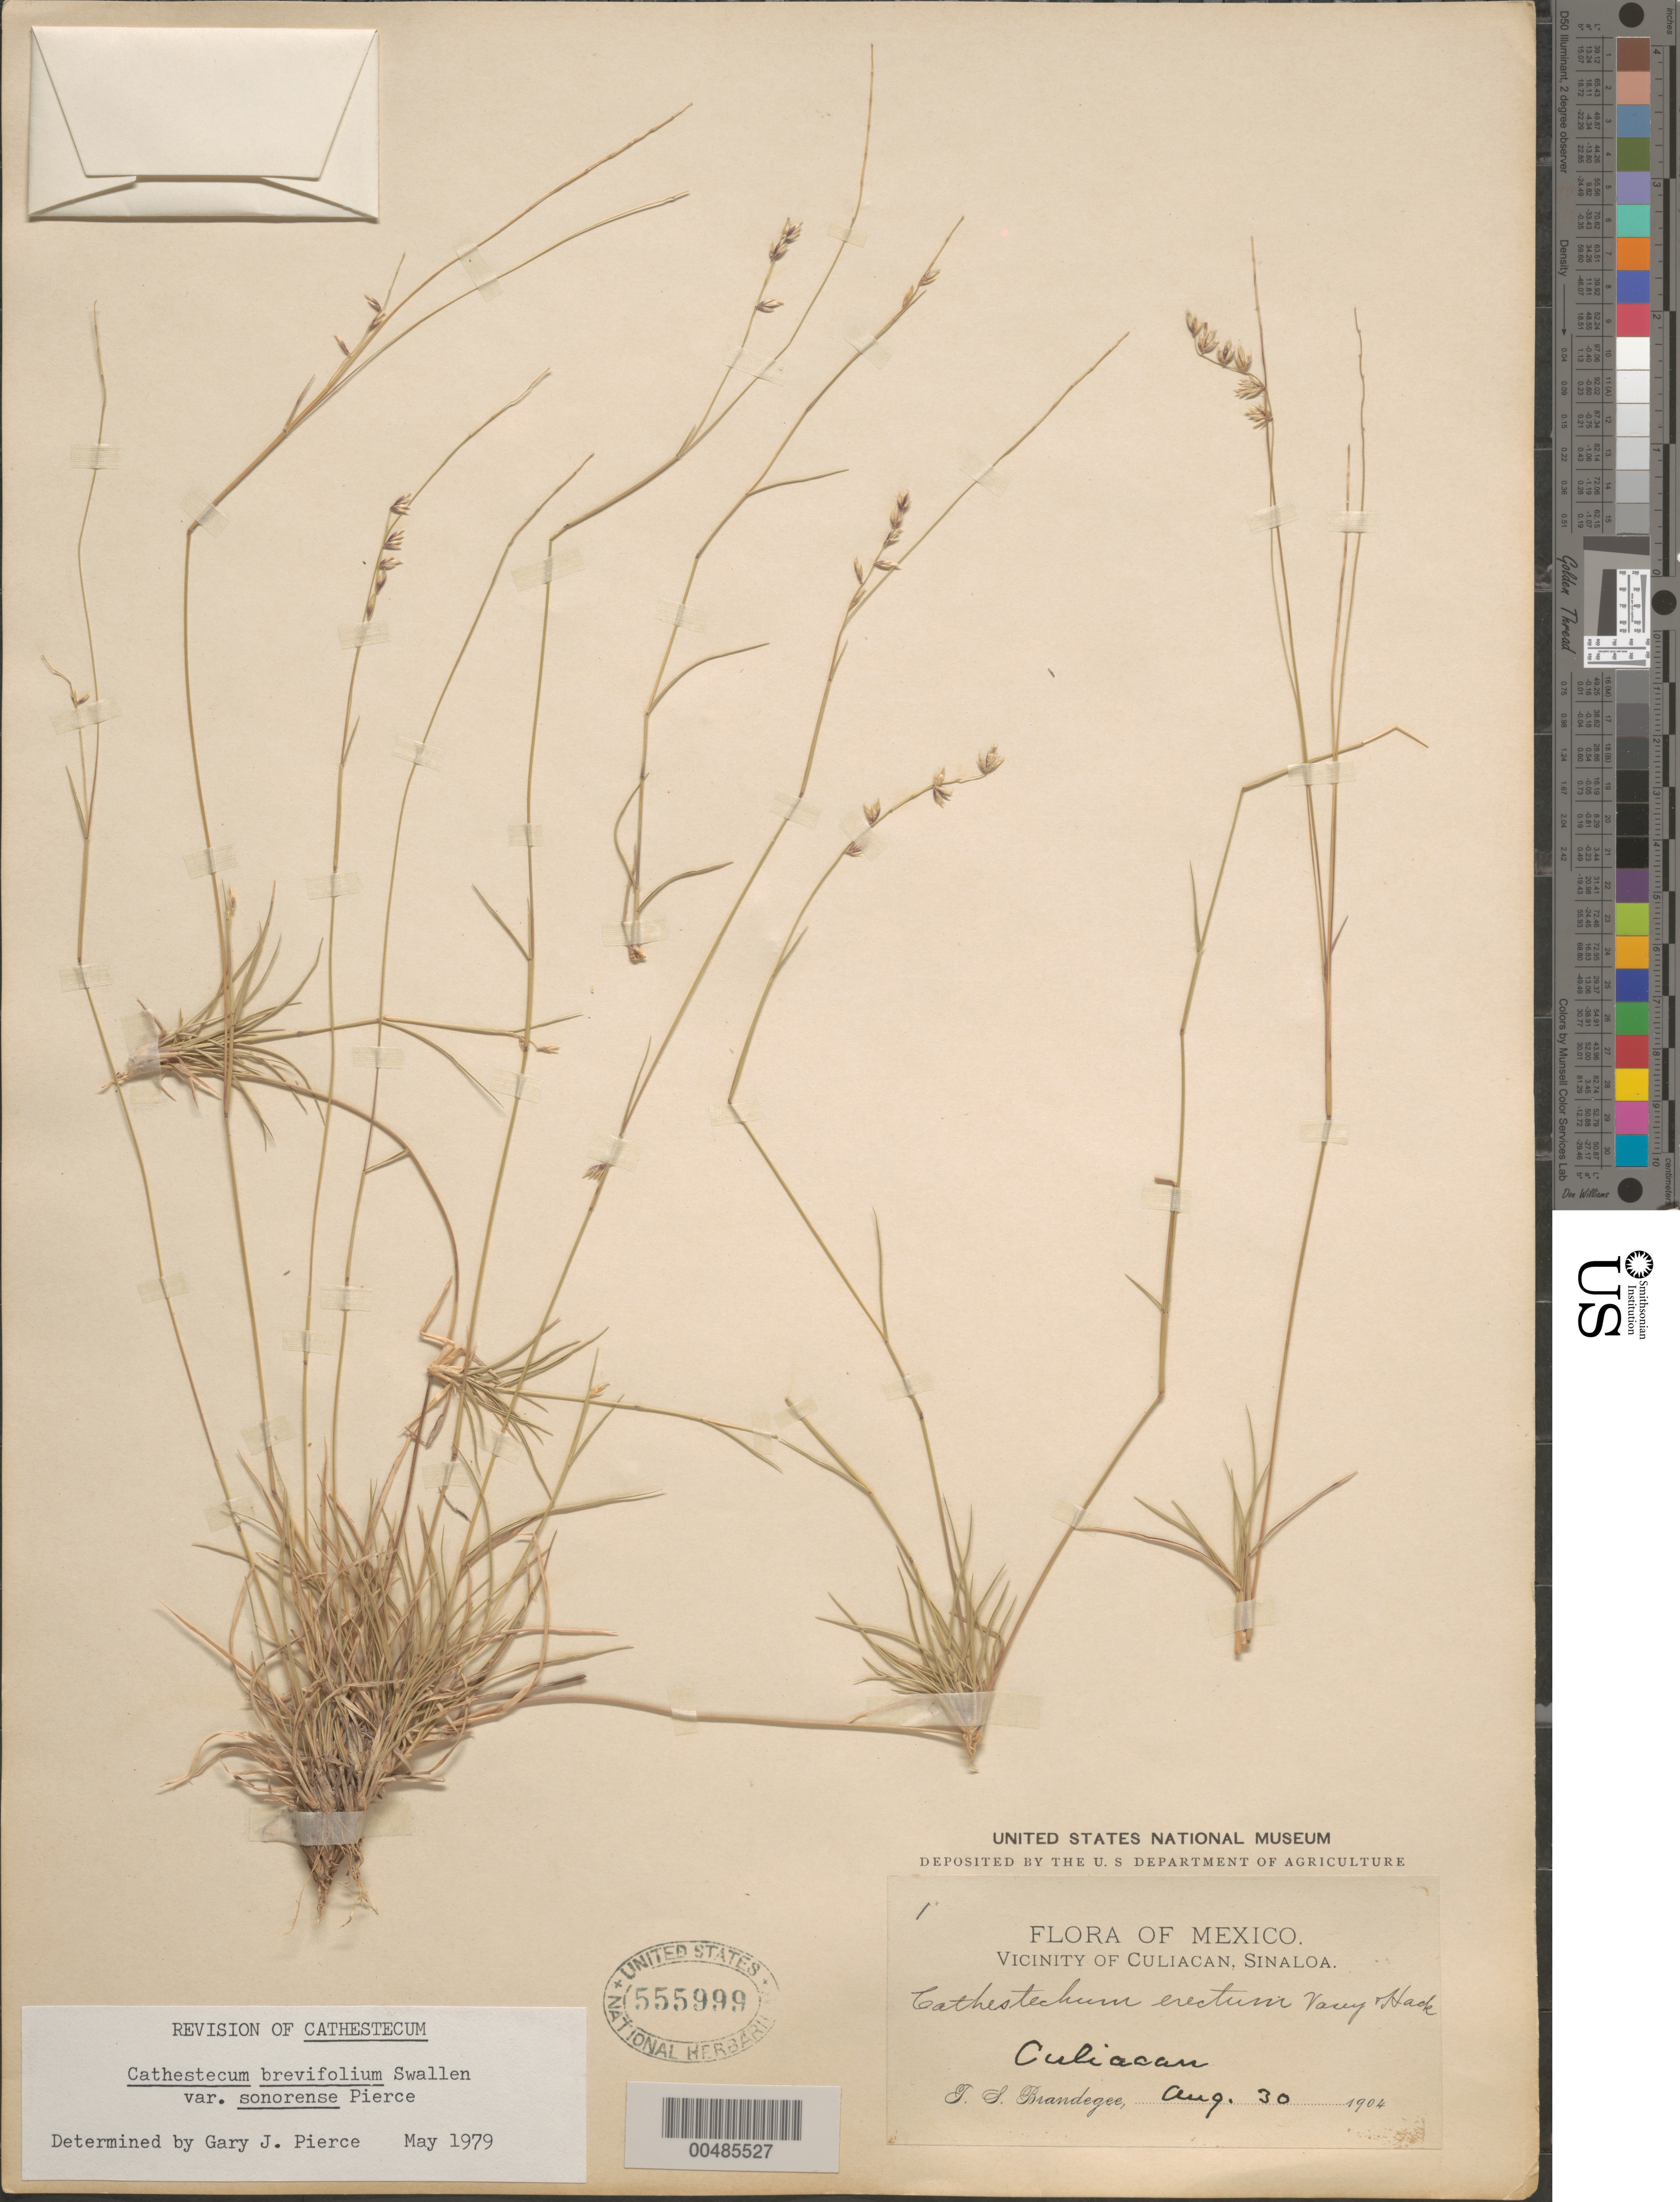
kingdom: Plantae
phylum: Tracheophyta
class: Liliopsida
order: Poales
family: Poaceae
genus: Cathestecum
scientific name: Cathestecum brevifolium var. sonorense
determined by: Pierce, G. J.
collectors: T. S. Brandegee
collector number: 1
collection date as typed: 30 Aug 1904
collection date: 1904-08-30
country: Mexico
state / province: Sinaloa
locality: Vicinity of Culiacan, Culiacan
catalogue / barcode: US 555999